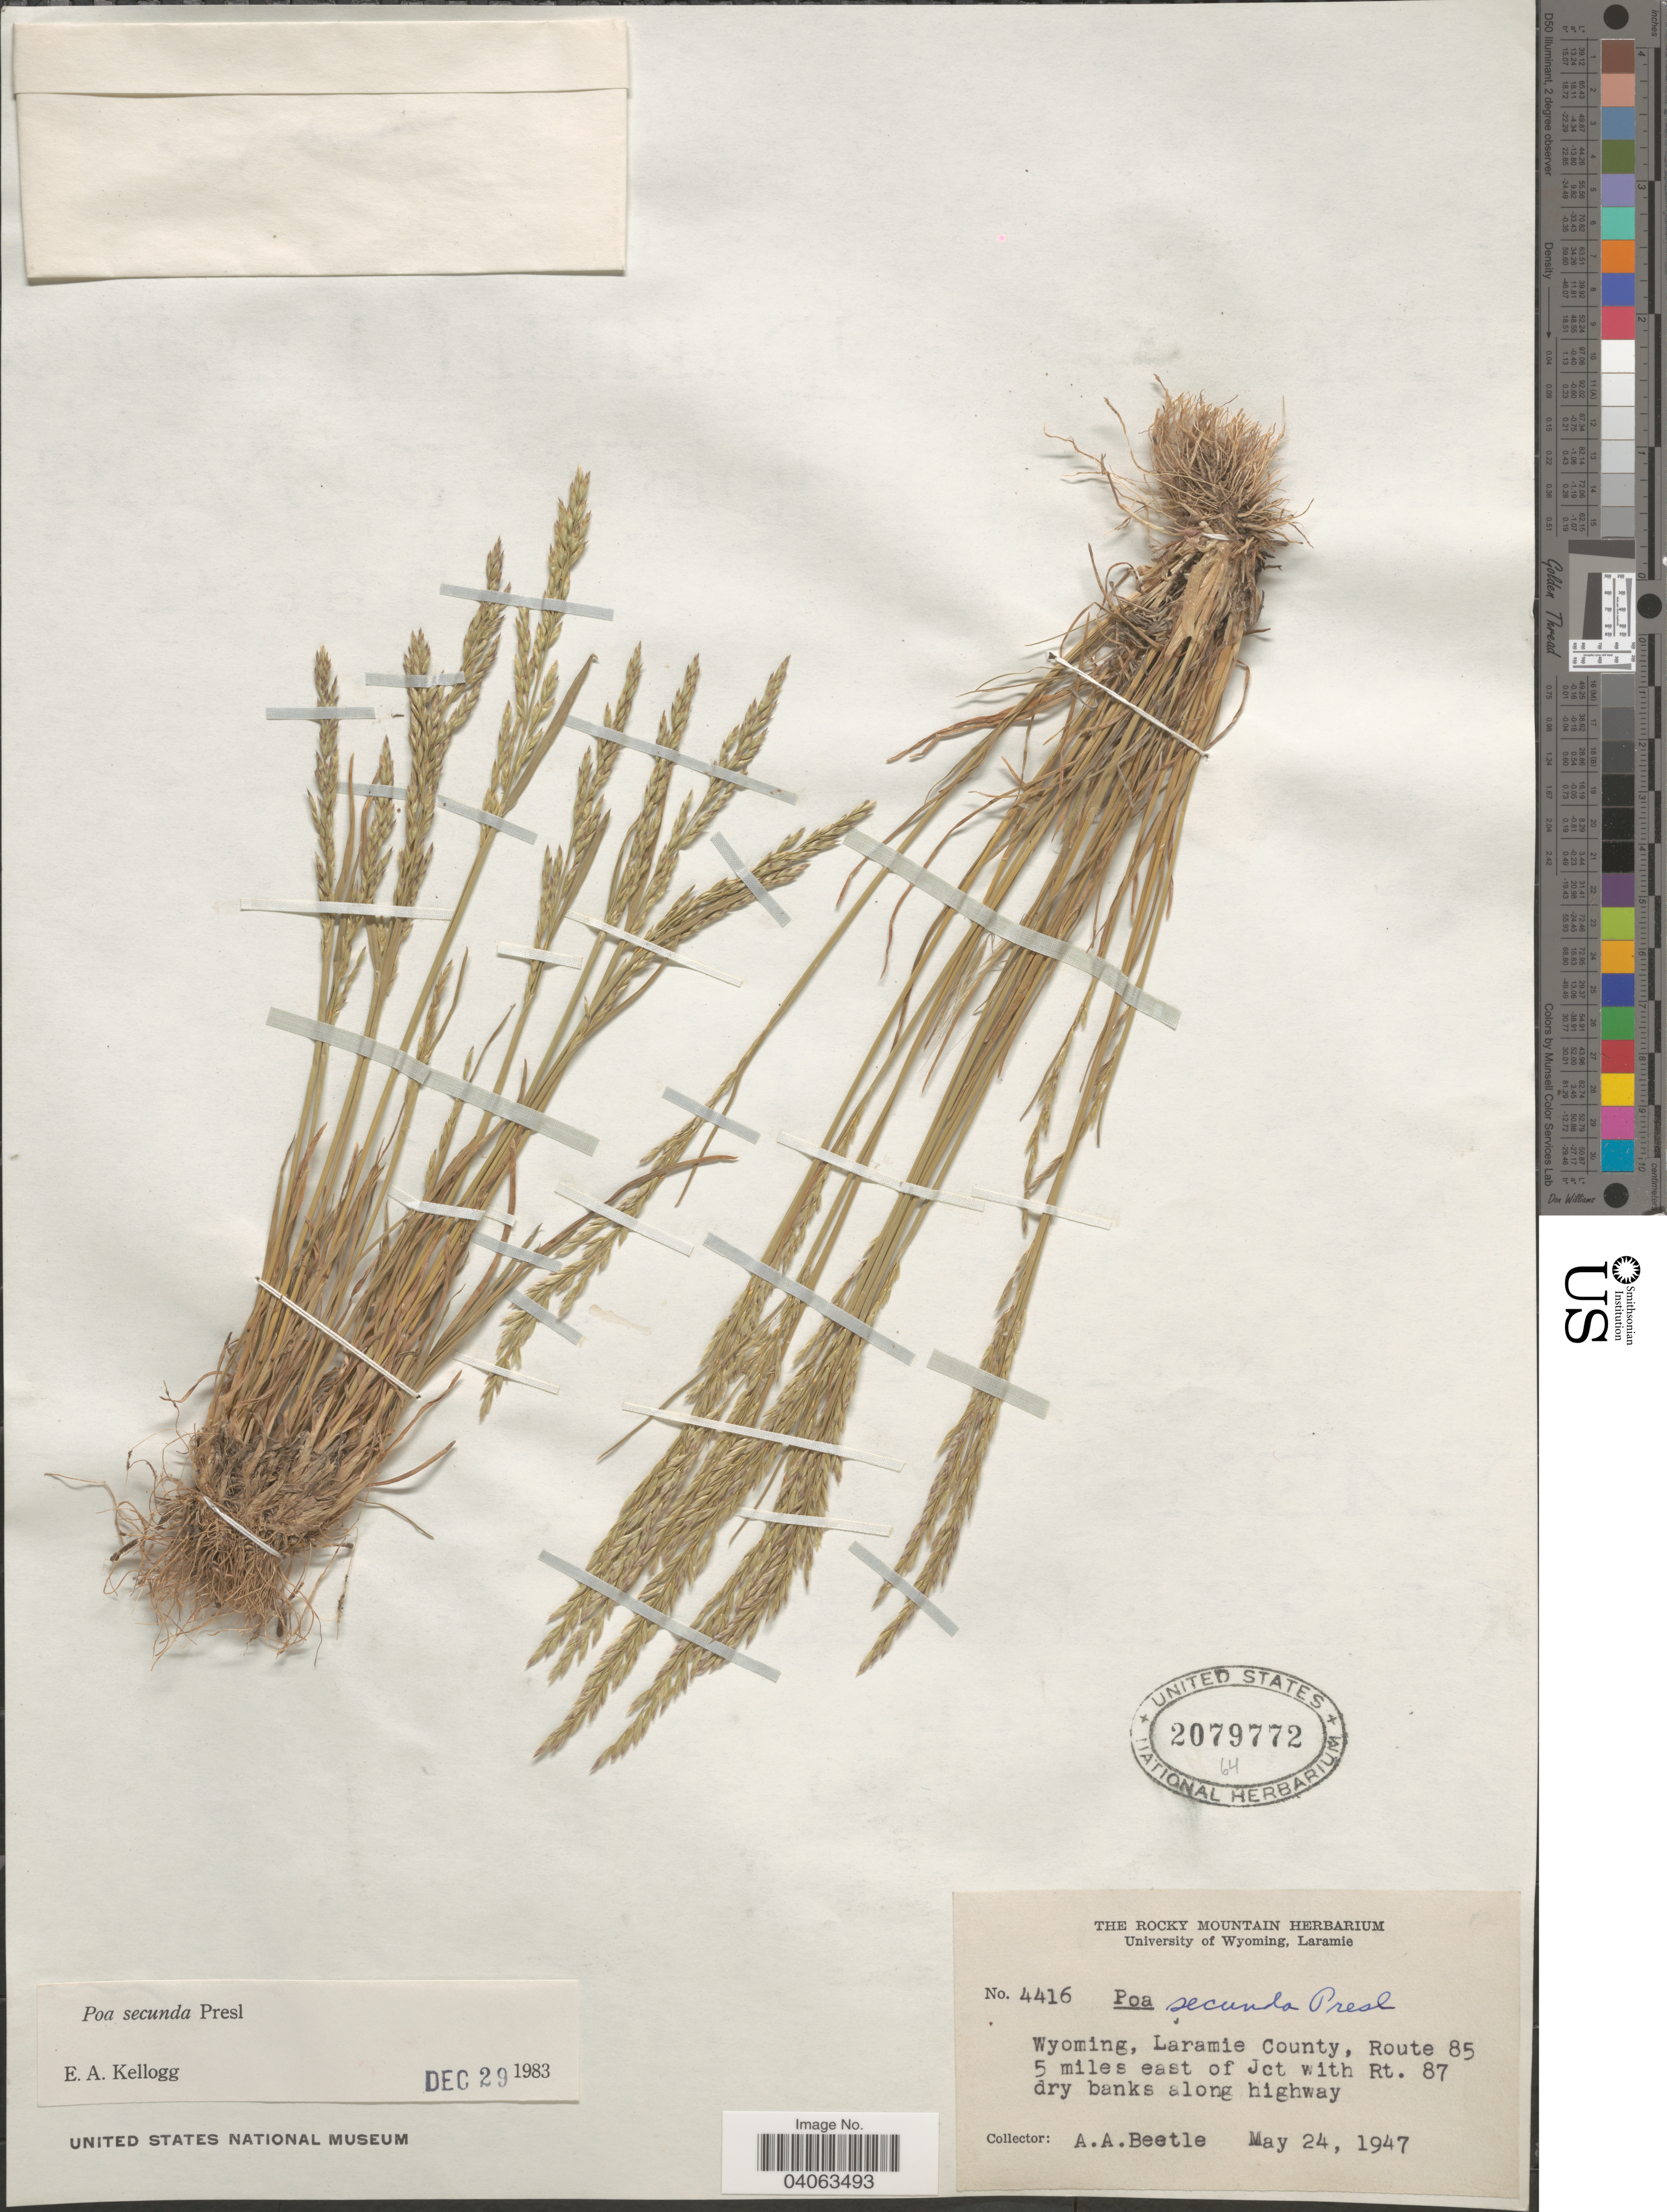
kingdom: Plantae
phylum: Tracheophyta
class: Liliopsida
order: Poales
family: Poaceae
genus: Poa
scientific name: Poa secunda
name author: J. Presl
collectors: A. A. Beetle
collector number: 4416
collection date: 1947-05-24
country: United States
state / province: Wyoming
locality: Laramie County, Route 85. 5 miles east of Jct with Rt. 87 dry banks along highway.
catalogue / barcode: US 2079772